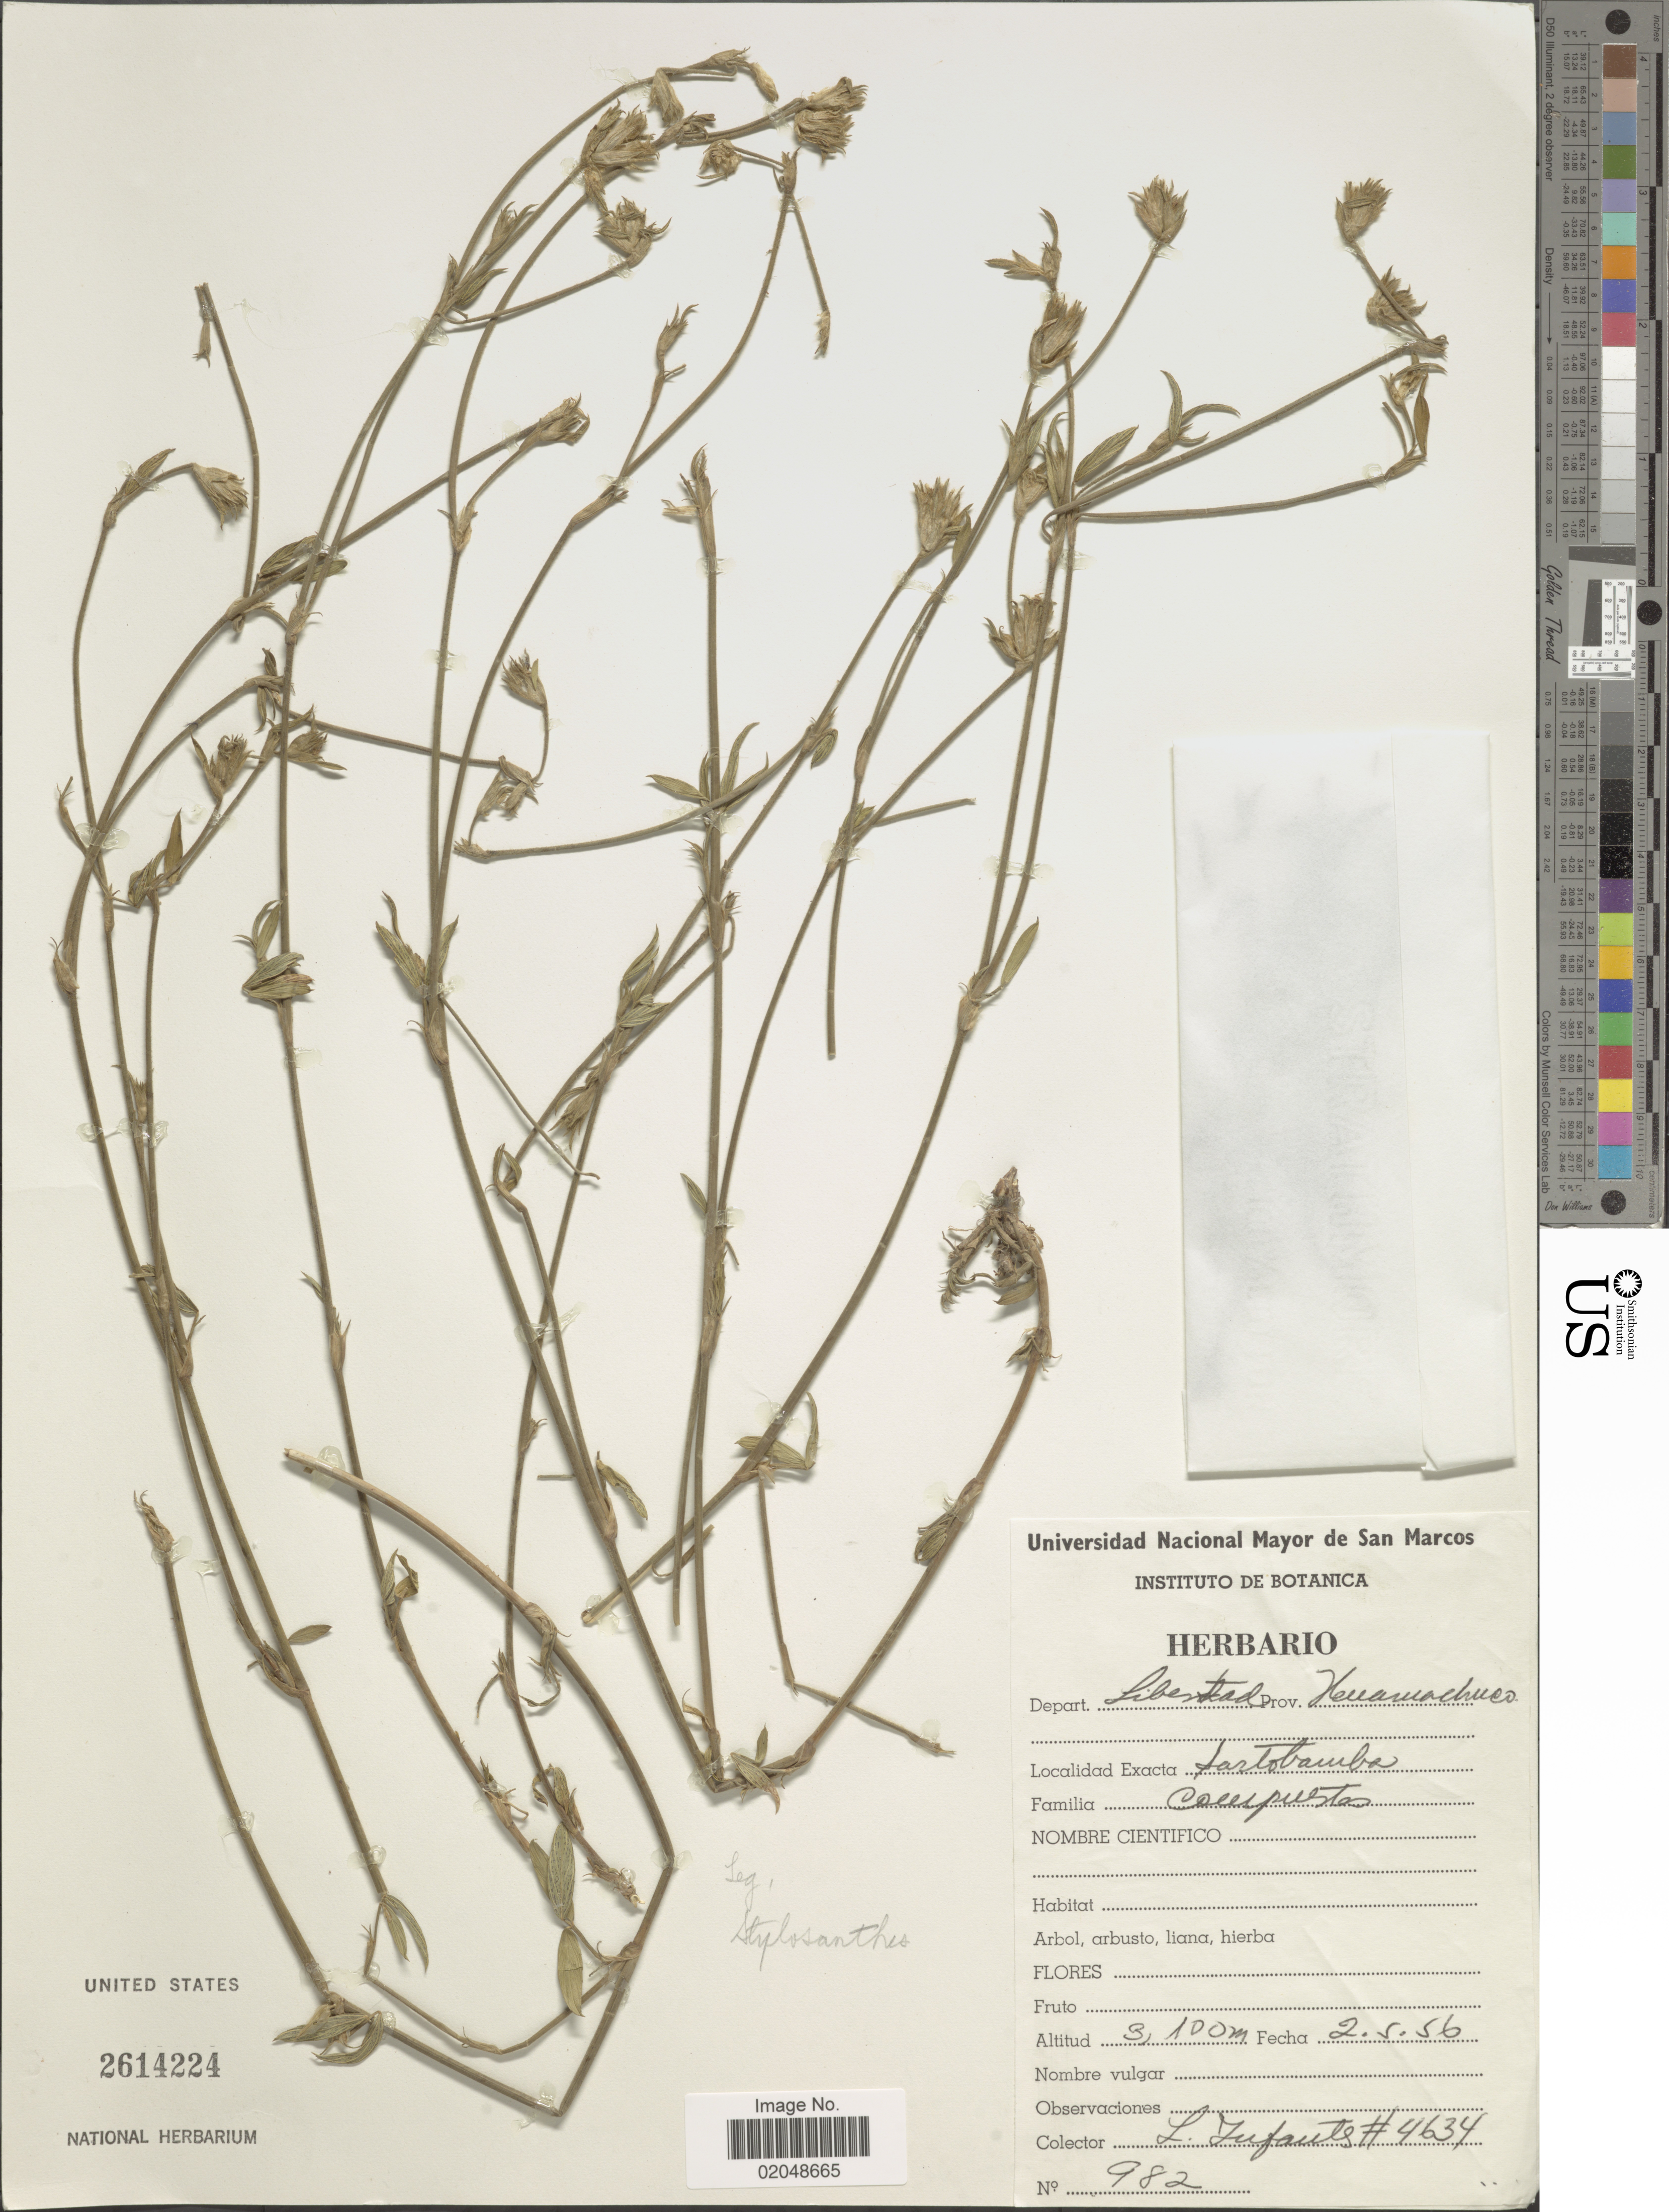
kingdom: Plantae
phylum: Tracheophyta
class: Magnoliopsida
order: Fabales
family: Fabaceae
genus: Stylosanthes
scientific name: Stylosanthes sp.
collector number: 4634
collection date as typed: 2.5.56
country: Peru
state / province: La Libertad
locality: Huamachuco. Santobamba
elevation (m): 945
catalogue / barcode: US 2614224